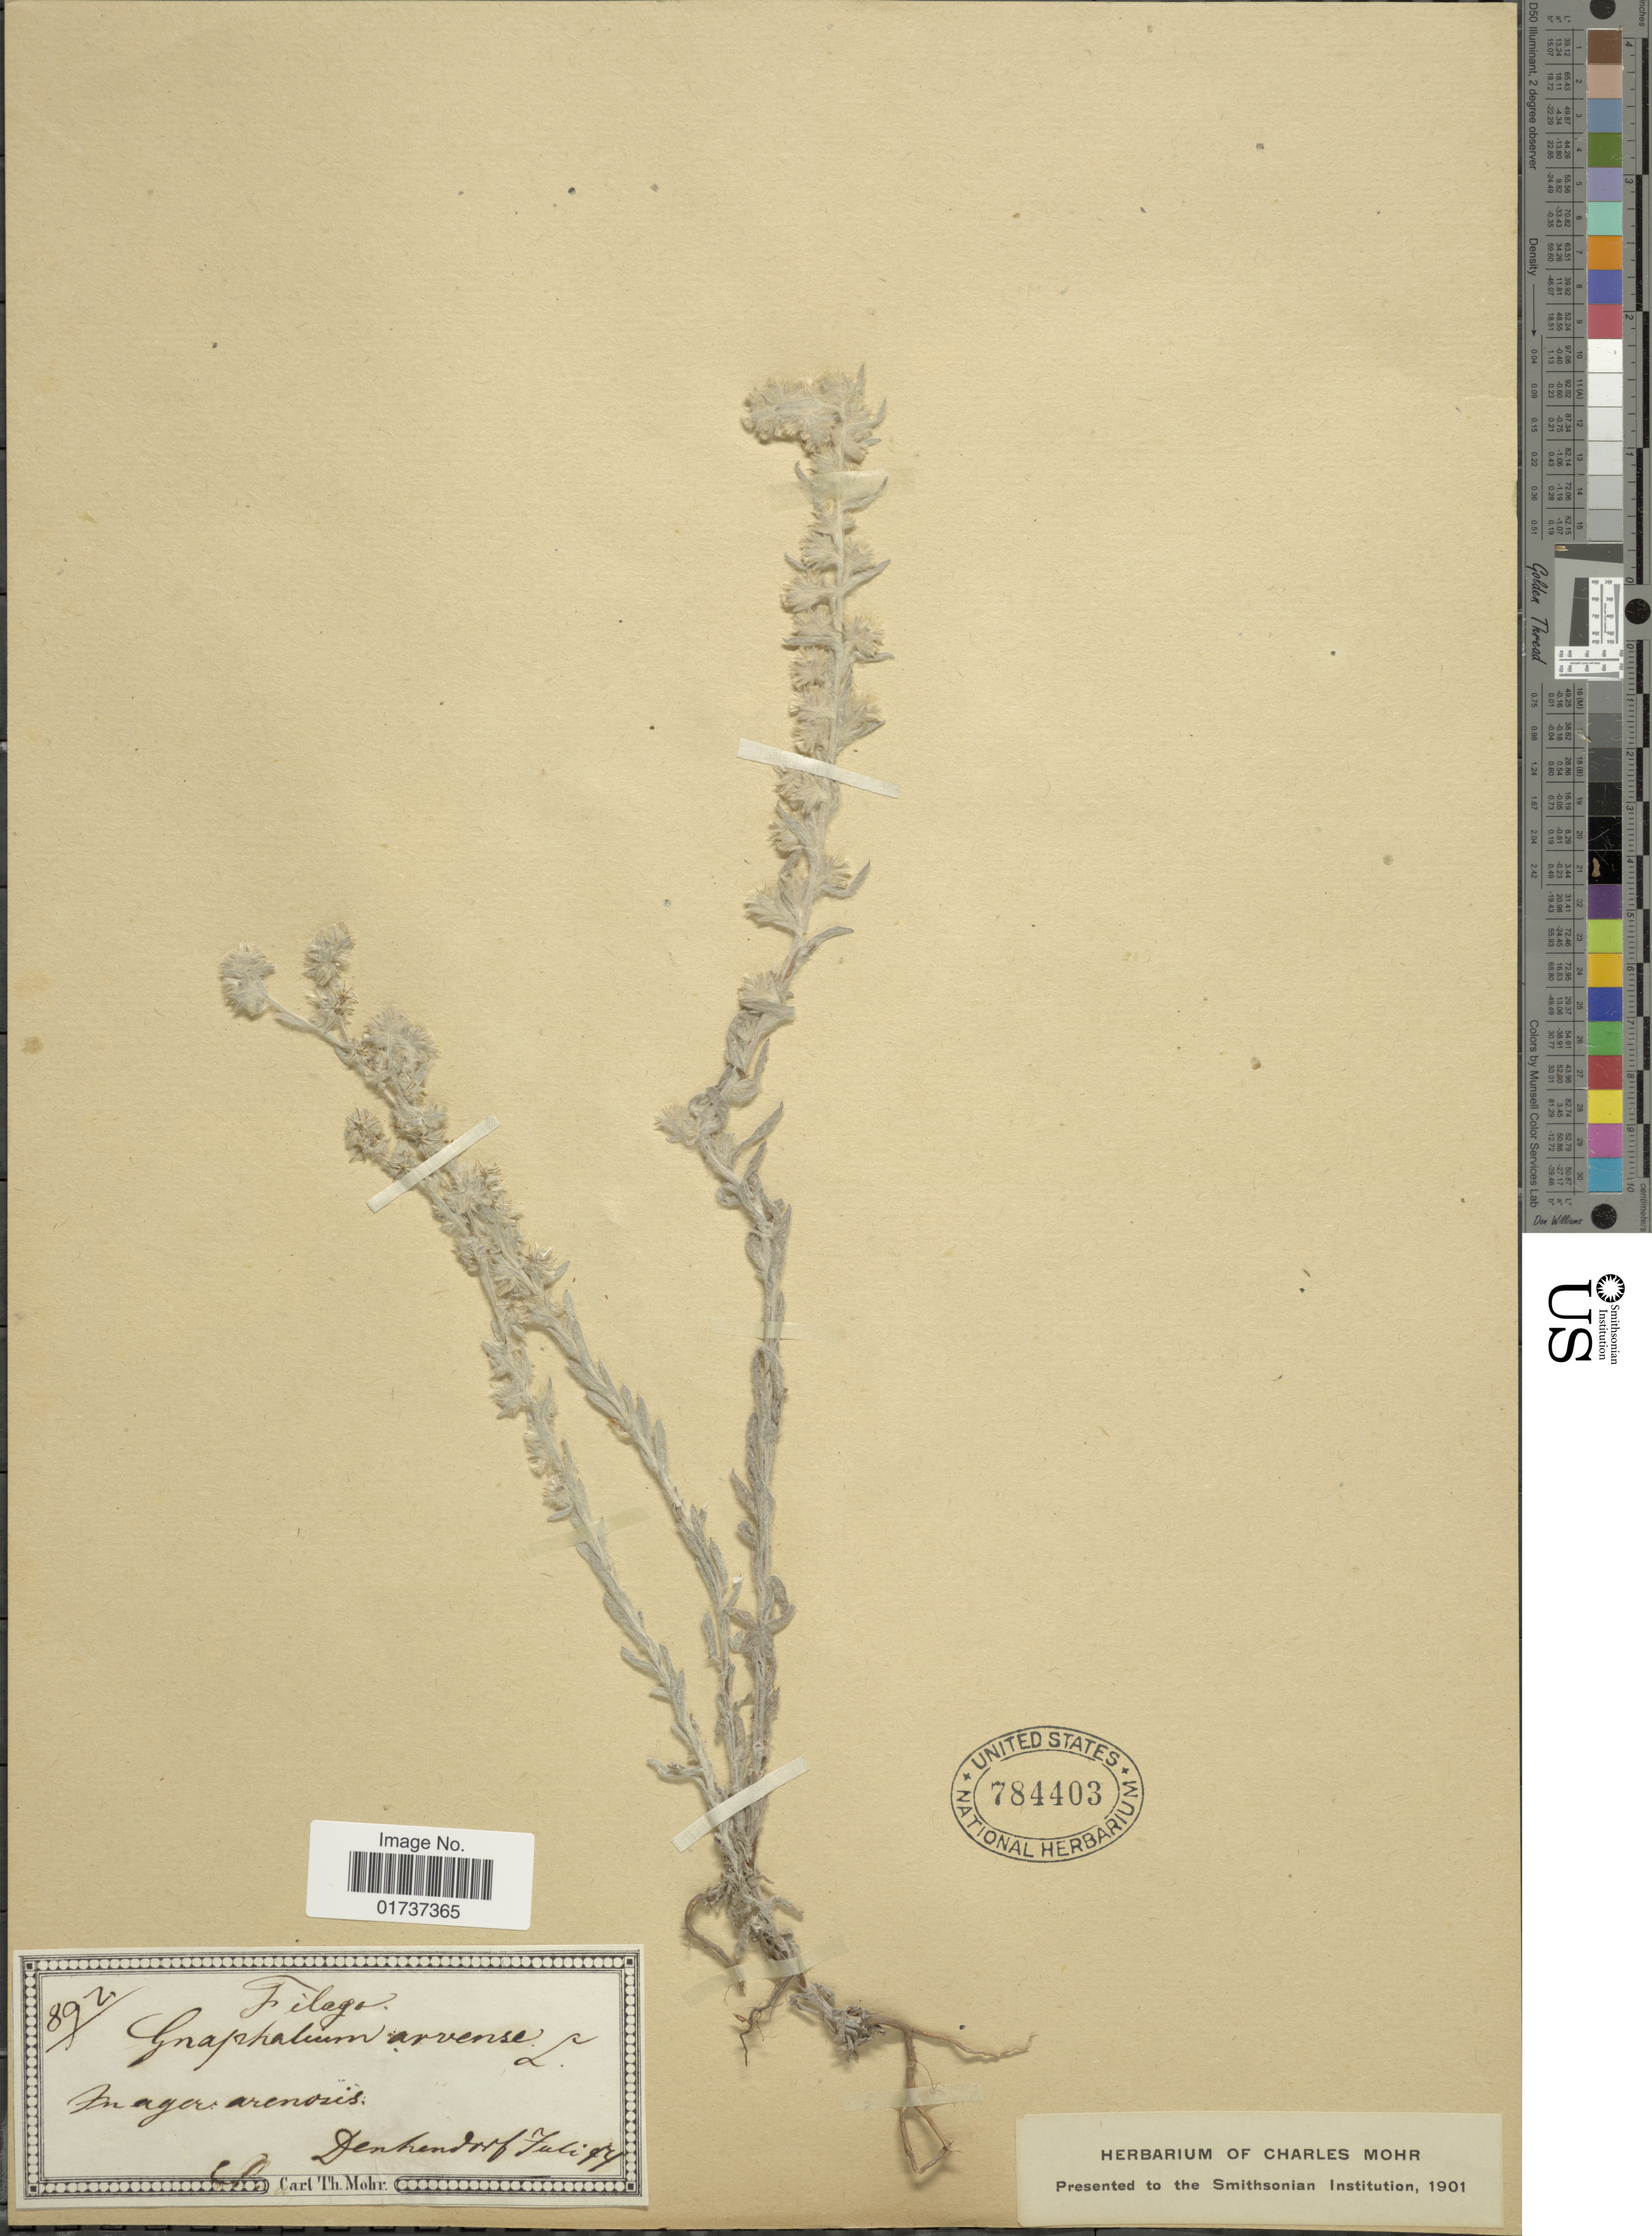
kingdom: Plantae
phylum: Tracheophyta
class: Magnoliopsida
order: Asterales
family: Asteraceae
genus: Gnaphalium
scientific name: Gnaphalium arvense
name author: L.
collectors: Mohr, C. T. (herbarium)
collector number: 892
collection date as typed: Transcribed d/m/y: /7/74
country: Germany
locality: In ager arenosis Denkendorf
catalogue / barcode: US 784403